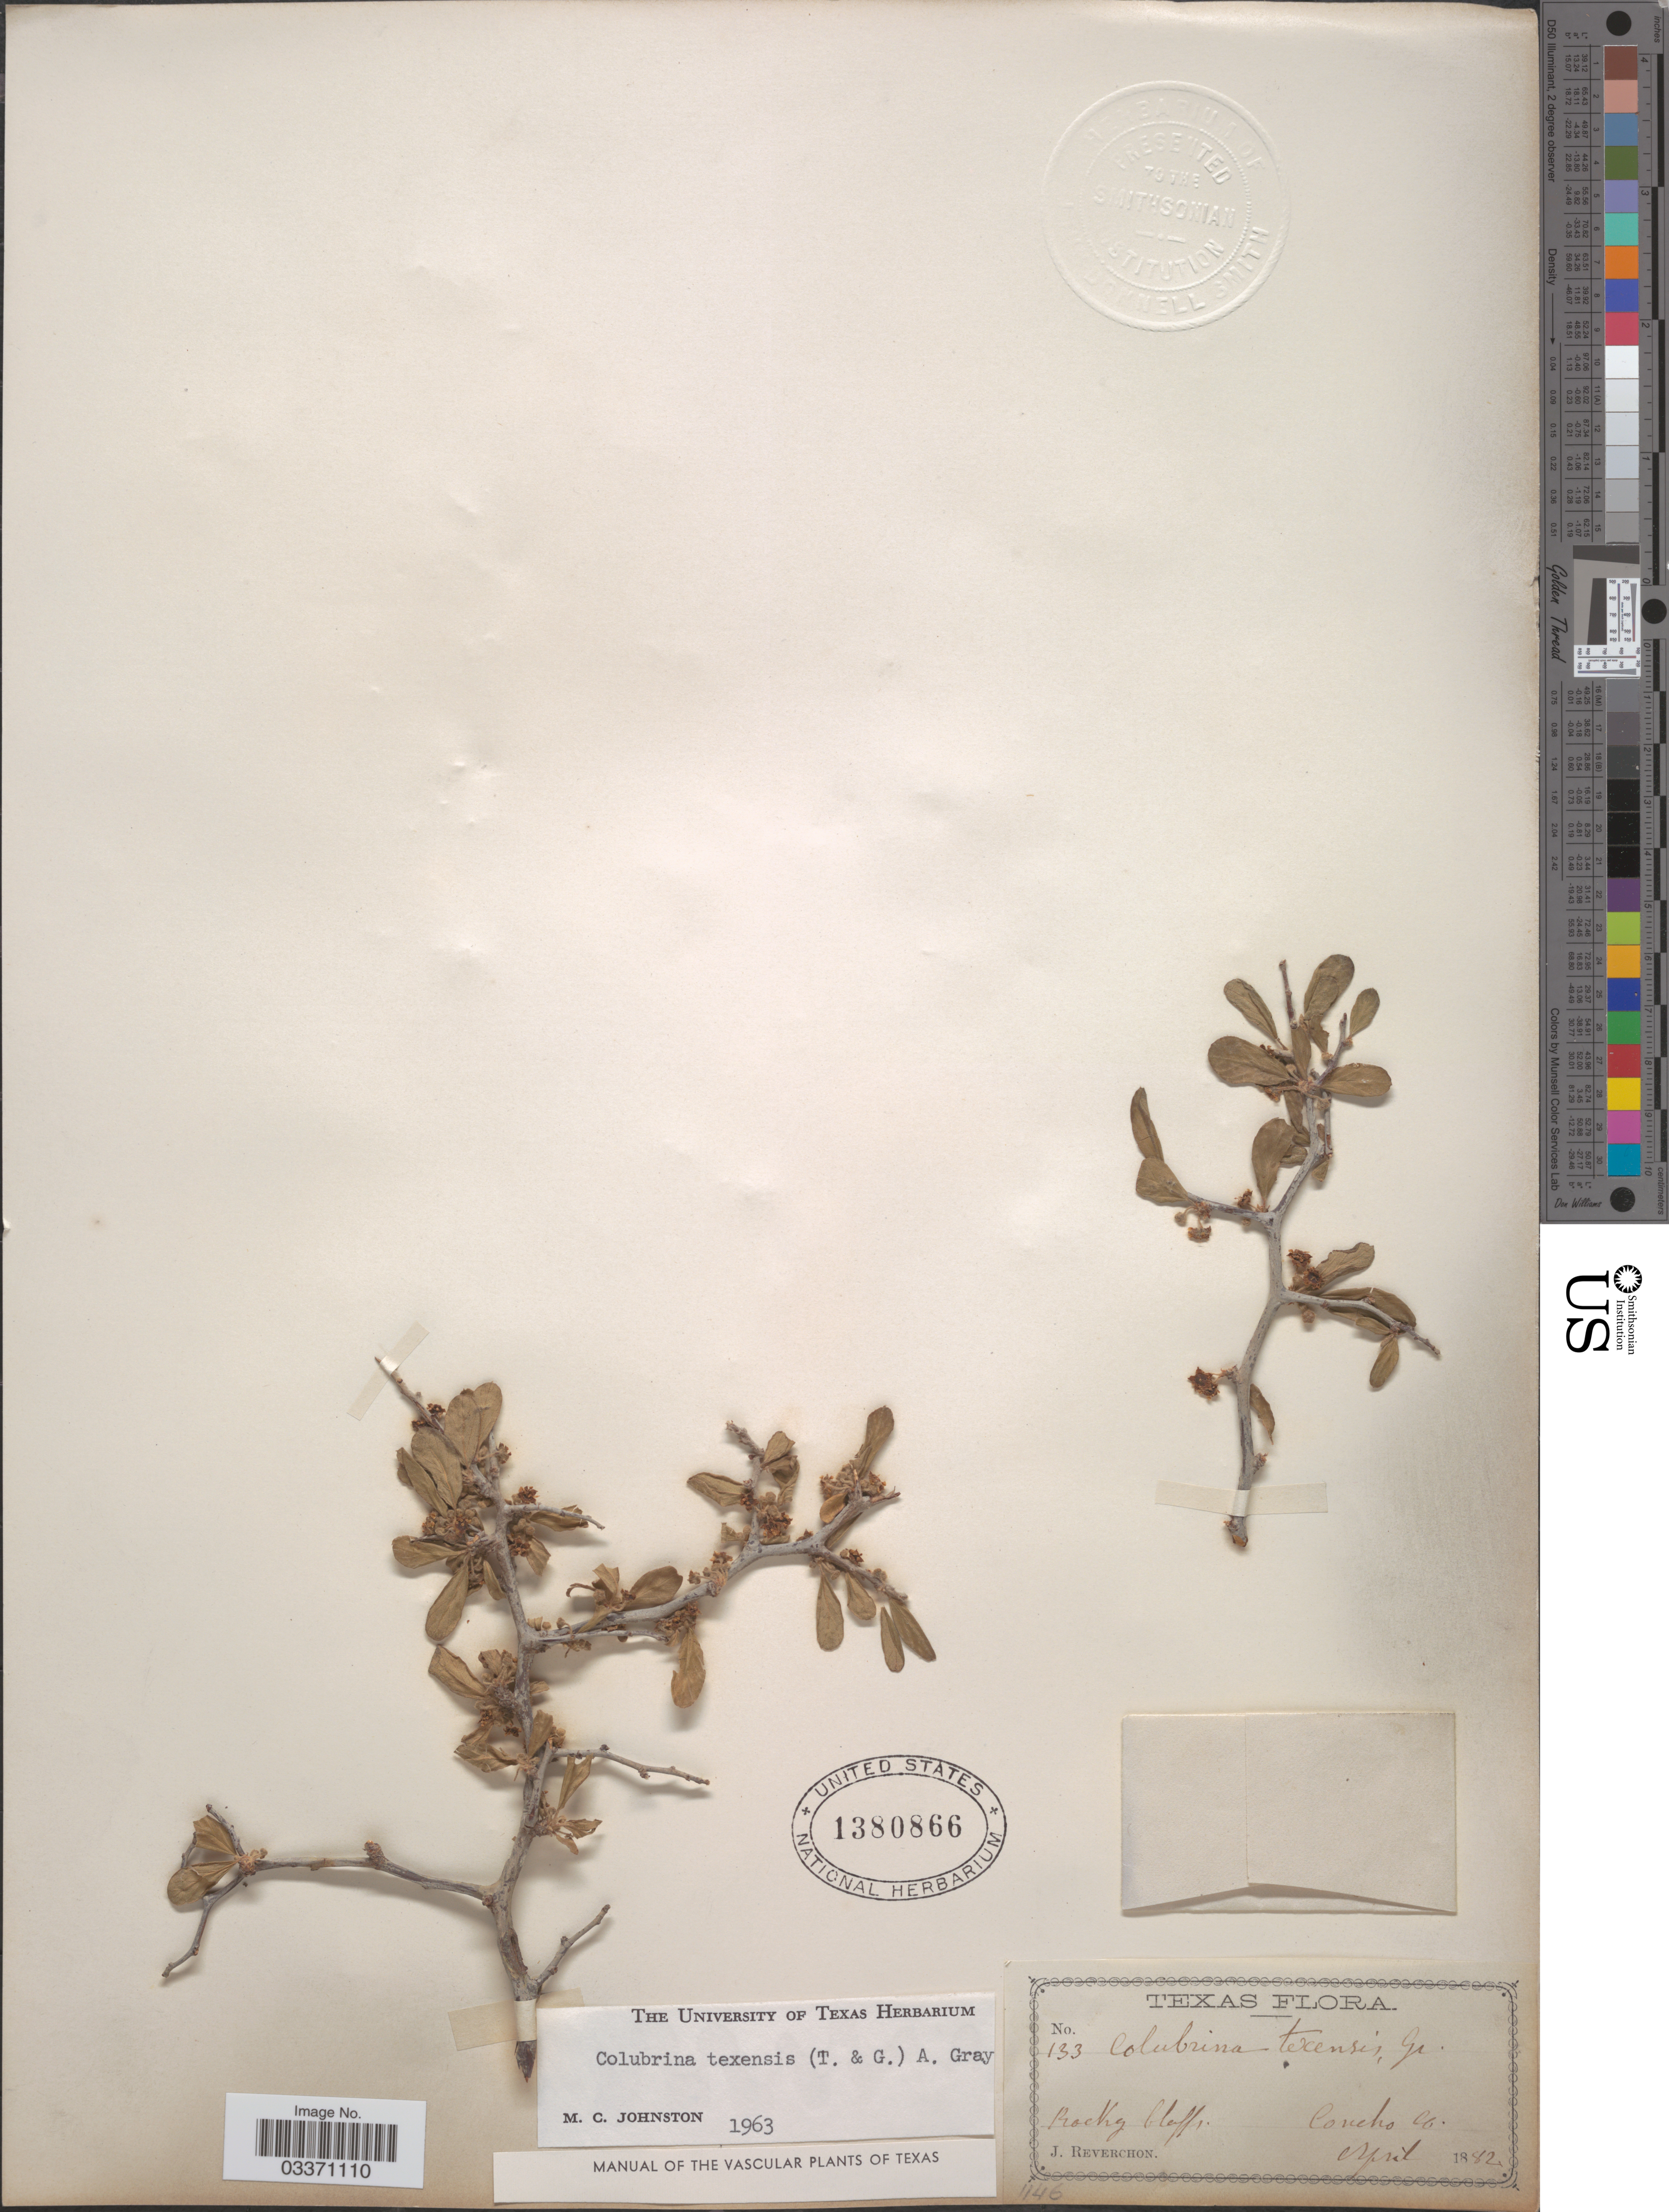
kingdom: Plantae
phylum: Tracheophyta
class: Magnoliopsida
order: Rosales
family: Rhamnaceae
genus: Colubrina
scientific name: Colubrina texensis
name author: (Torr. & A. Gray) A. Gray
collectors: J. Reverchon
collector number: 133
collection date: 1882-04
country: United States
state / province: Texas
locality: Concho Co.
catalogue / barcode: US 1380866